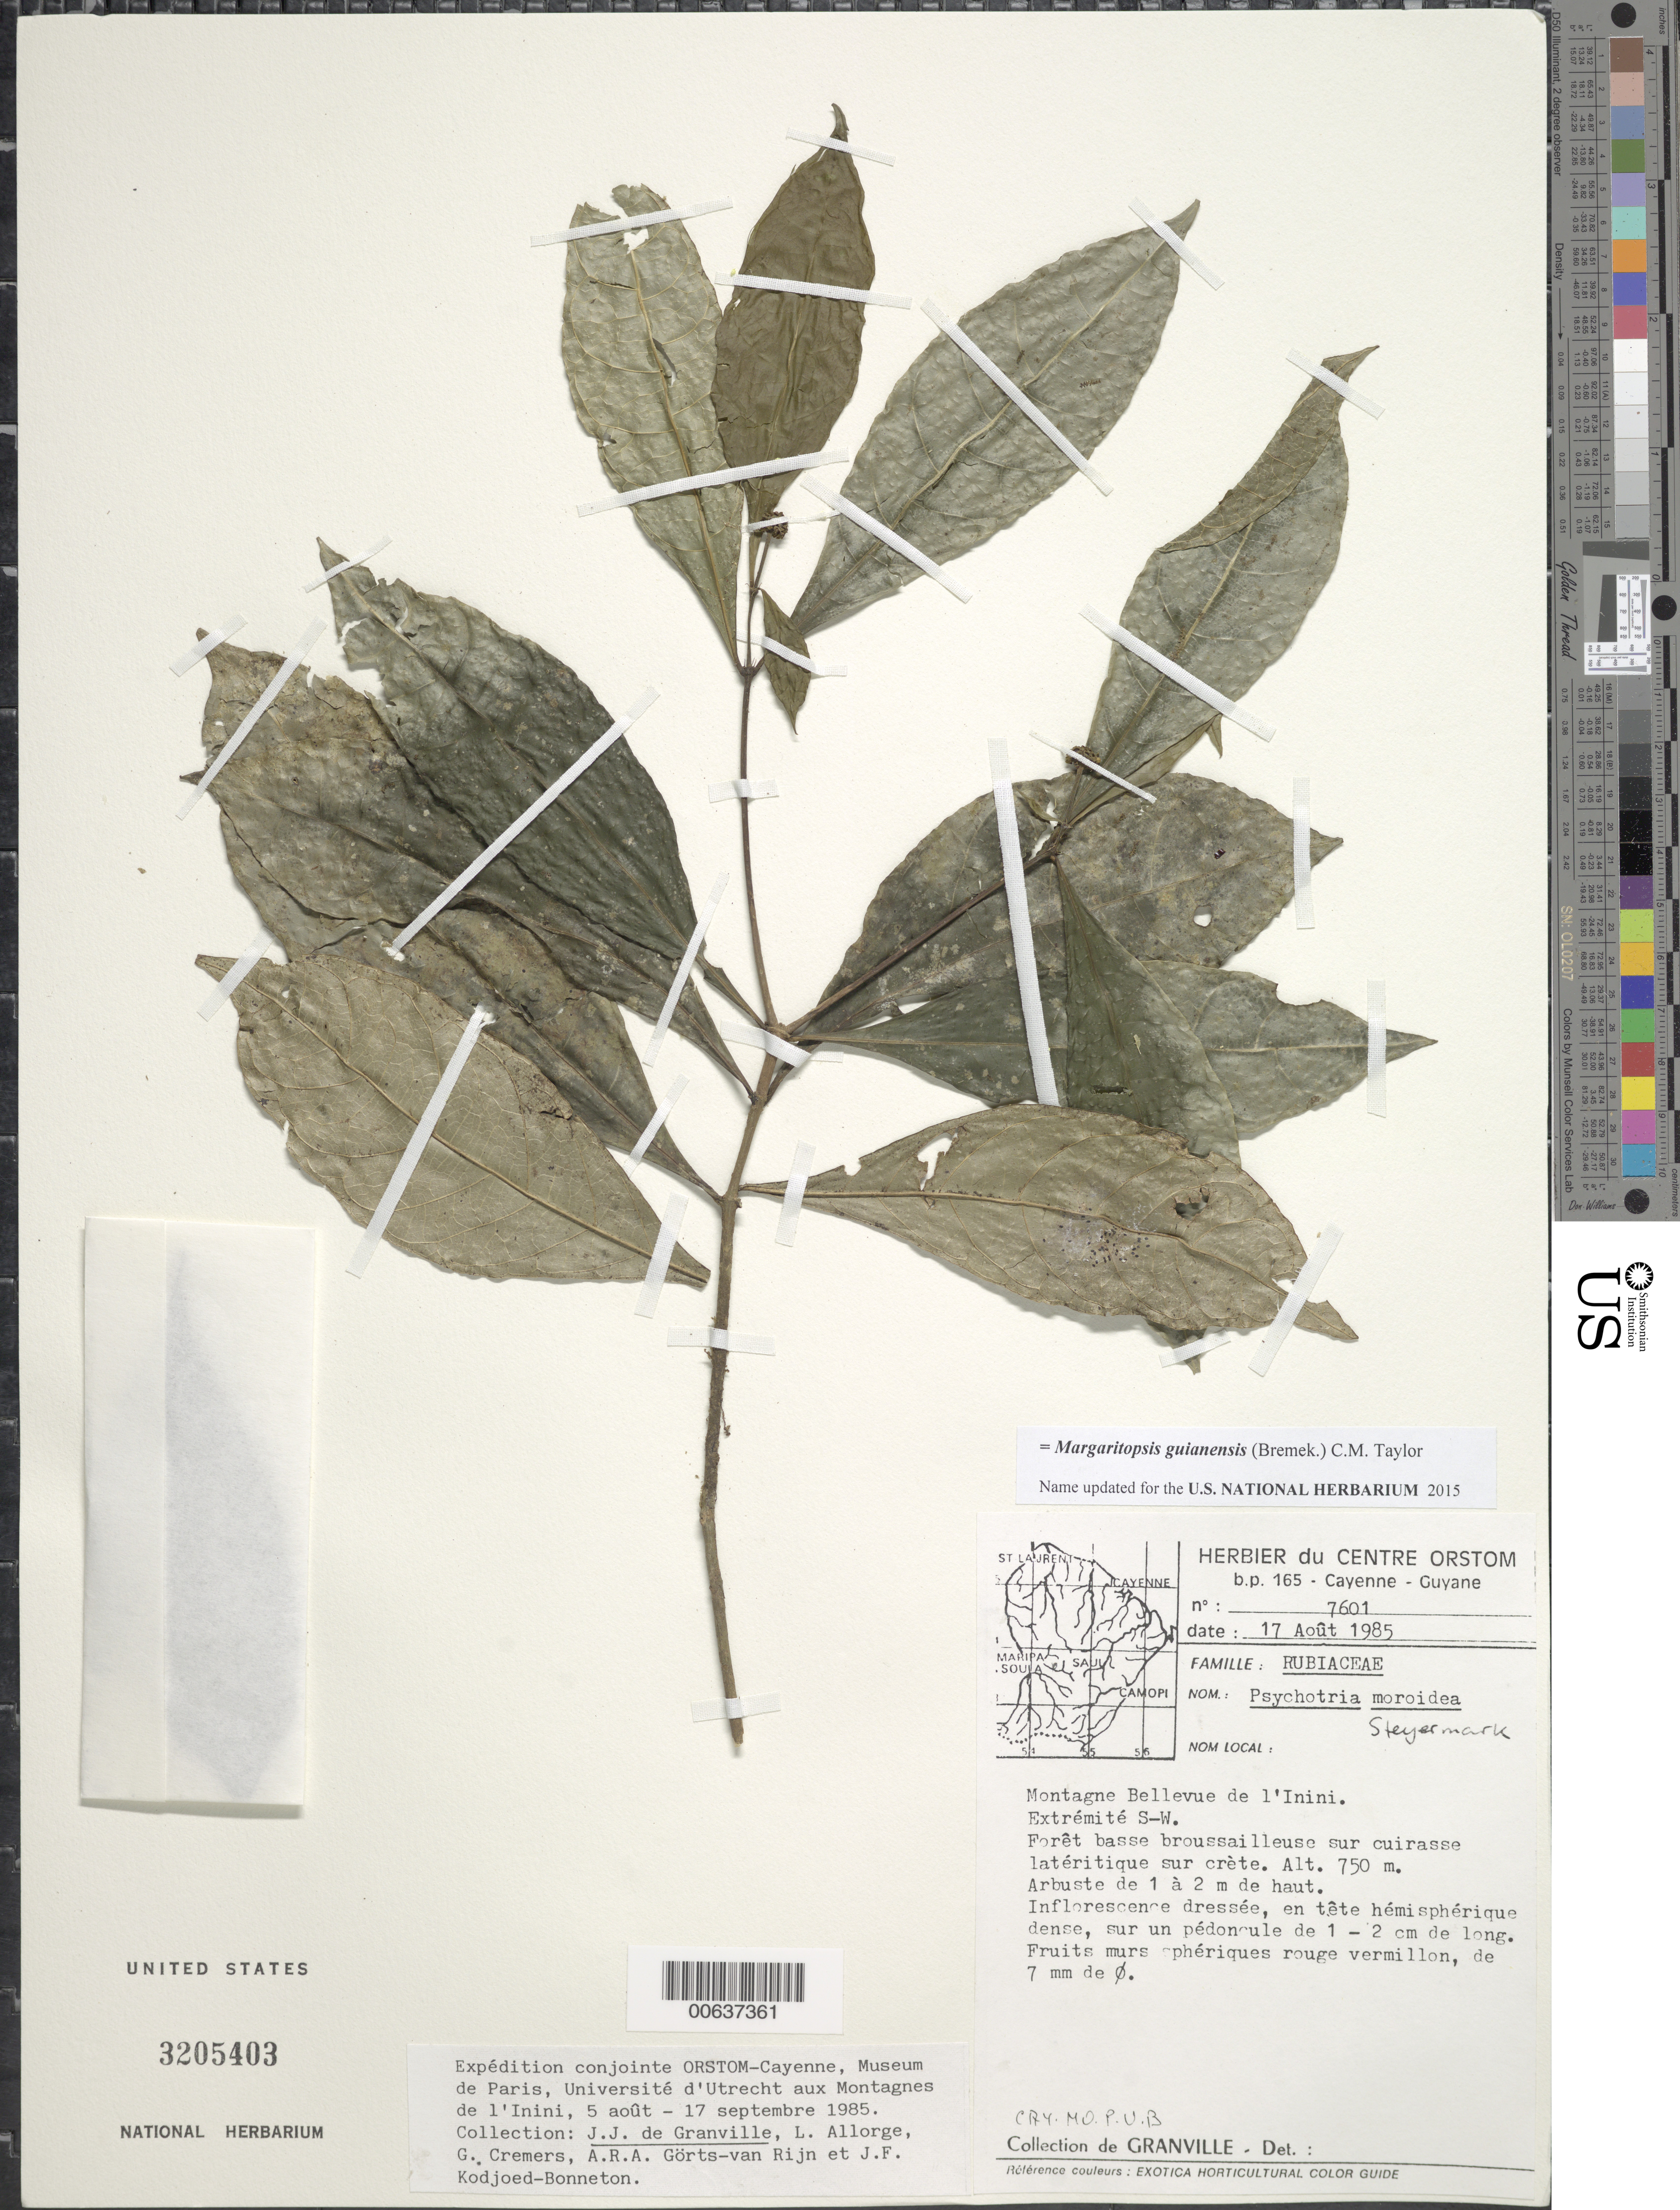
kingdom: Plantae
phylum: Tracheophyta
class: Magnoliopsida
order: Gentianales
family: Rubiaceae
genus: Psychotria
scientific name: Psychotria moroidea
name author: Steyerm.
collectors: J.-J. de Granville, L. Allorge, G. Cremers, A. .R. A. Görts-van Rijn & J. Kodjoed-Bonneton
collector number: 7601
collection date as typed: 17-Aug-85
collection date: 1985-08-17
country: French Guiana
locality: Montagnes Bellevue de l'Inini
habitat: Forêt sur cuirasse latéritique sur crete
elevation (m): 750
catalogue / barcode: US 3205403